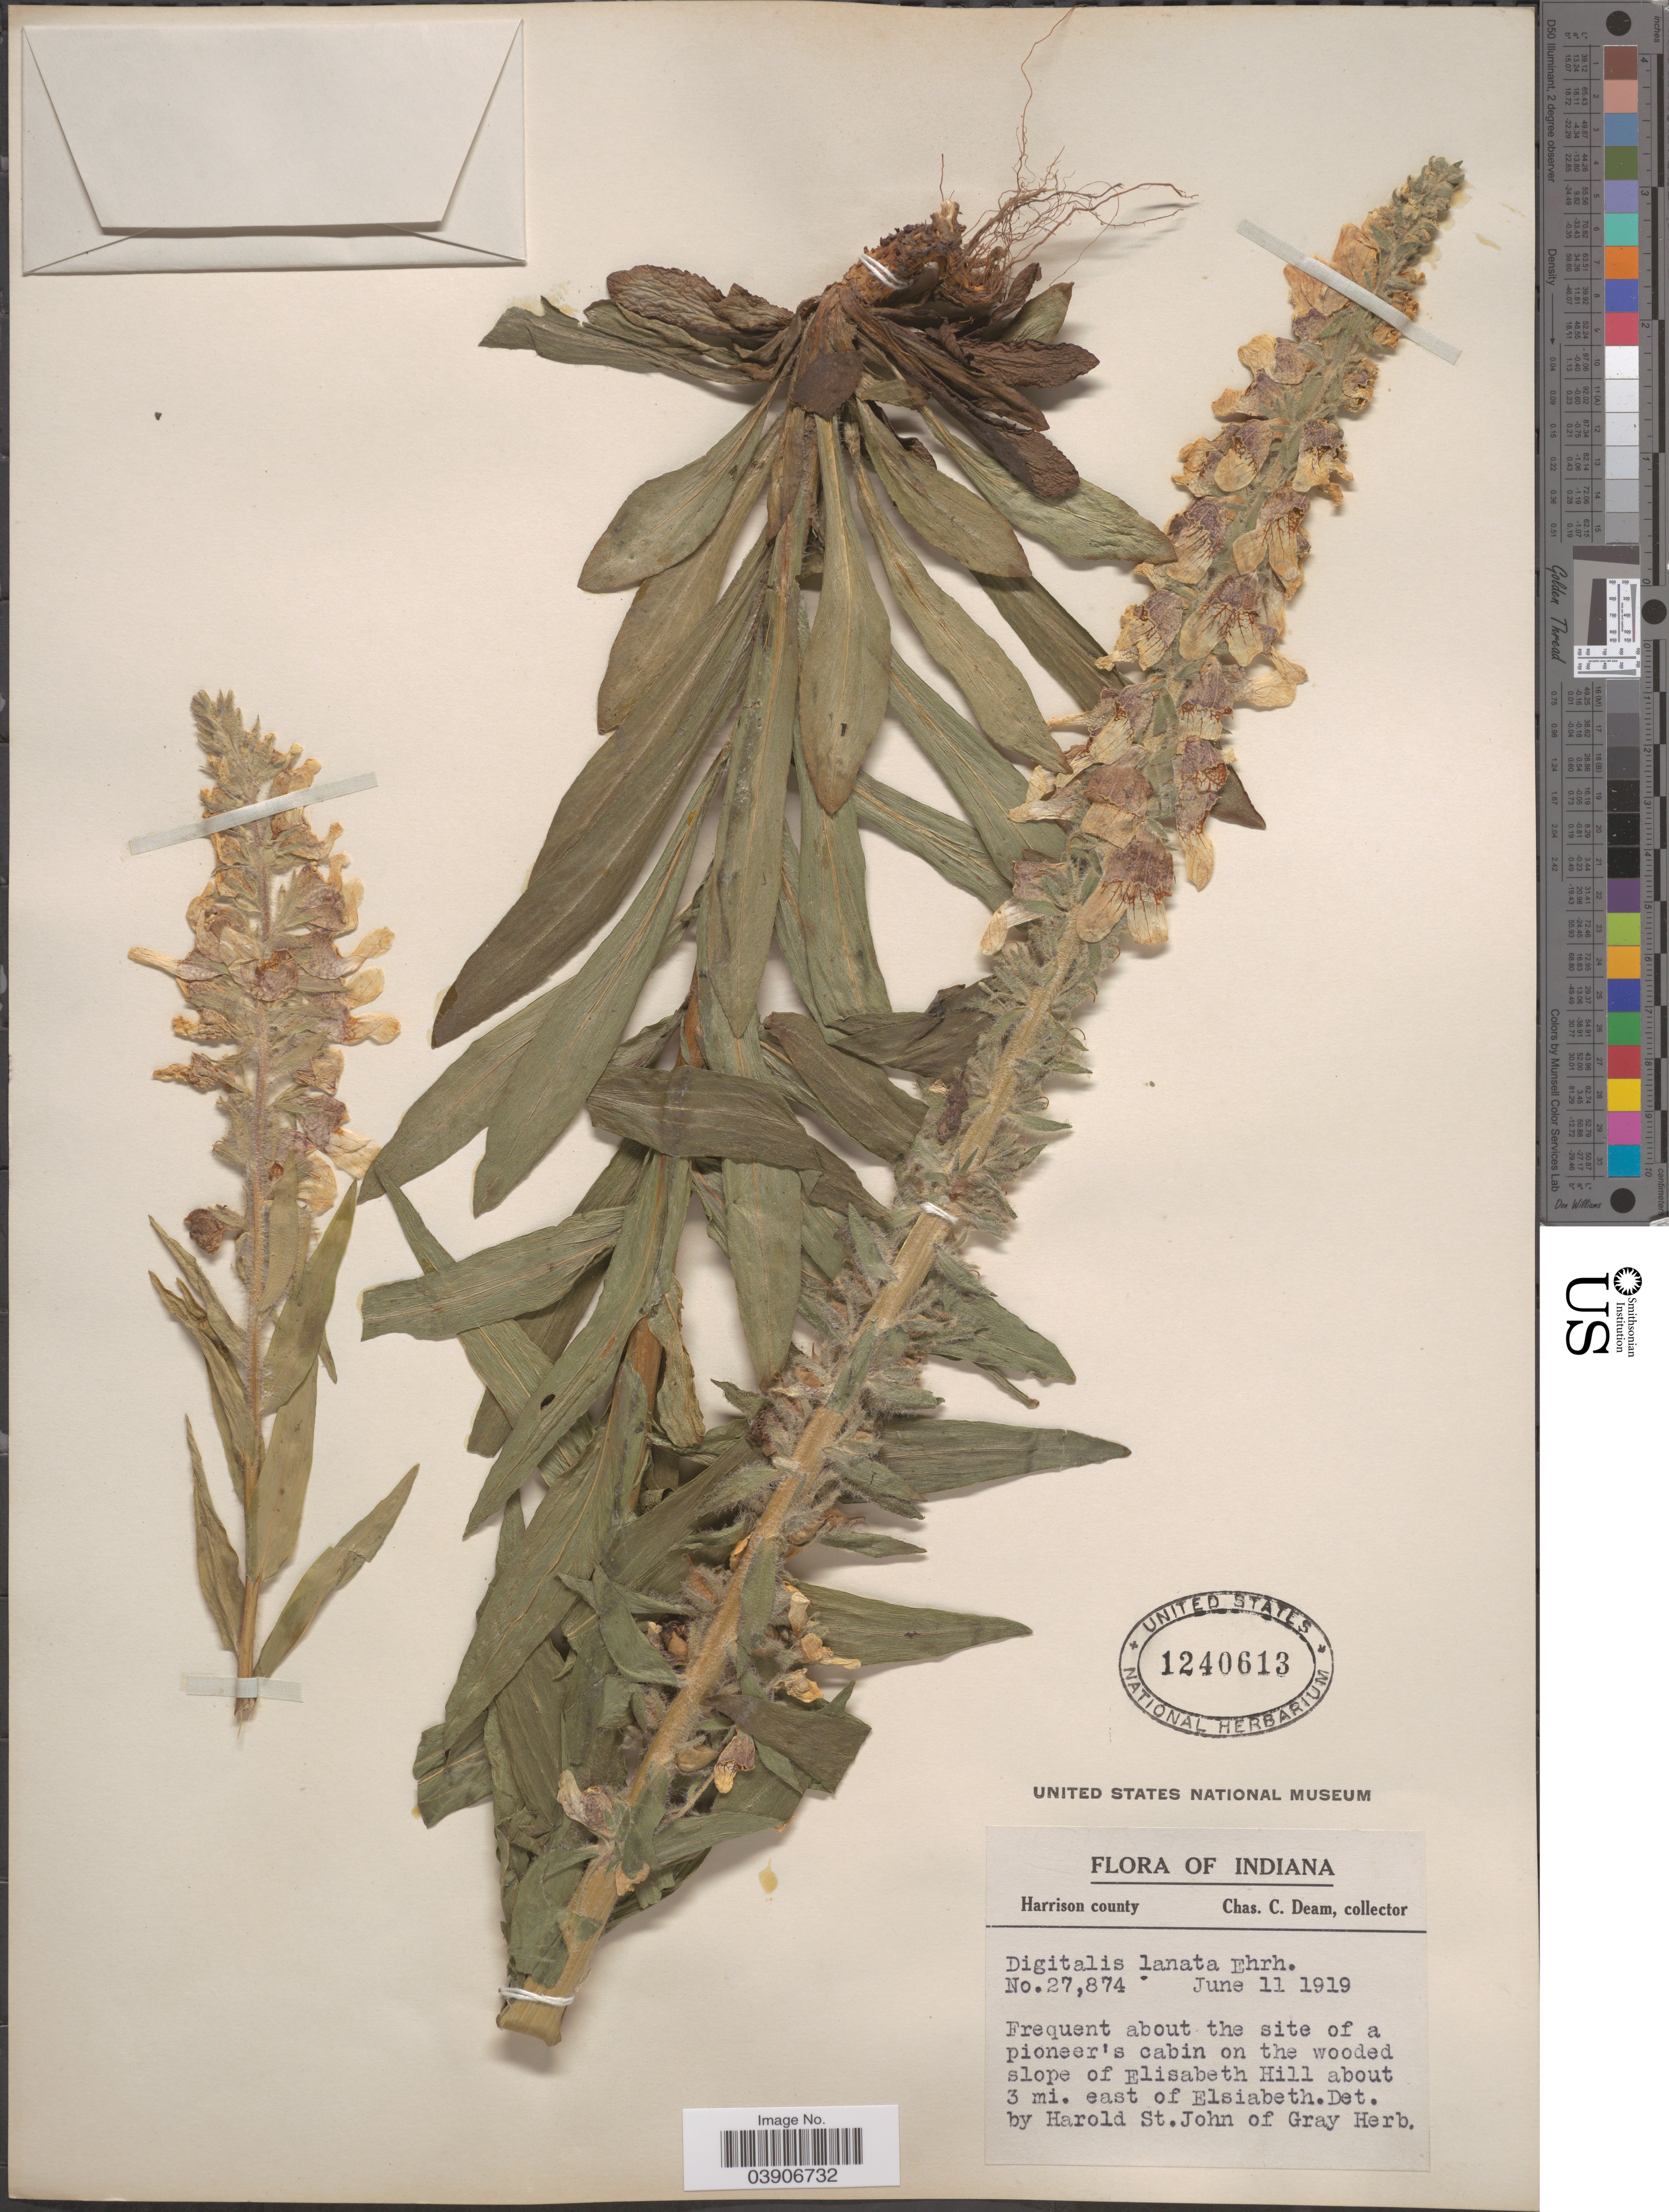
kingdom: Plantae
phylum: Tracheophyta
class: Magnoliopsida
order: Lamiales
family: Plantaginaceae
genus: Digitalis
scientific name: Digitalis lanata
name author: Ehrh.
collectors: C. C. Deam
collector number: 27874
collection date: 1919-06-11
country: United States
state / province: Indiana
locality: Harrison County. About the site of a pioneer's cabin on the wooded slope of Elisabeth Hill about 3 mi. east of Elsiabeth.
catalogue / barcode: US 1240613